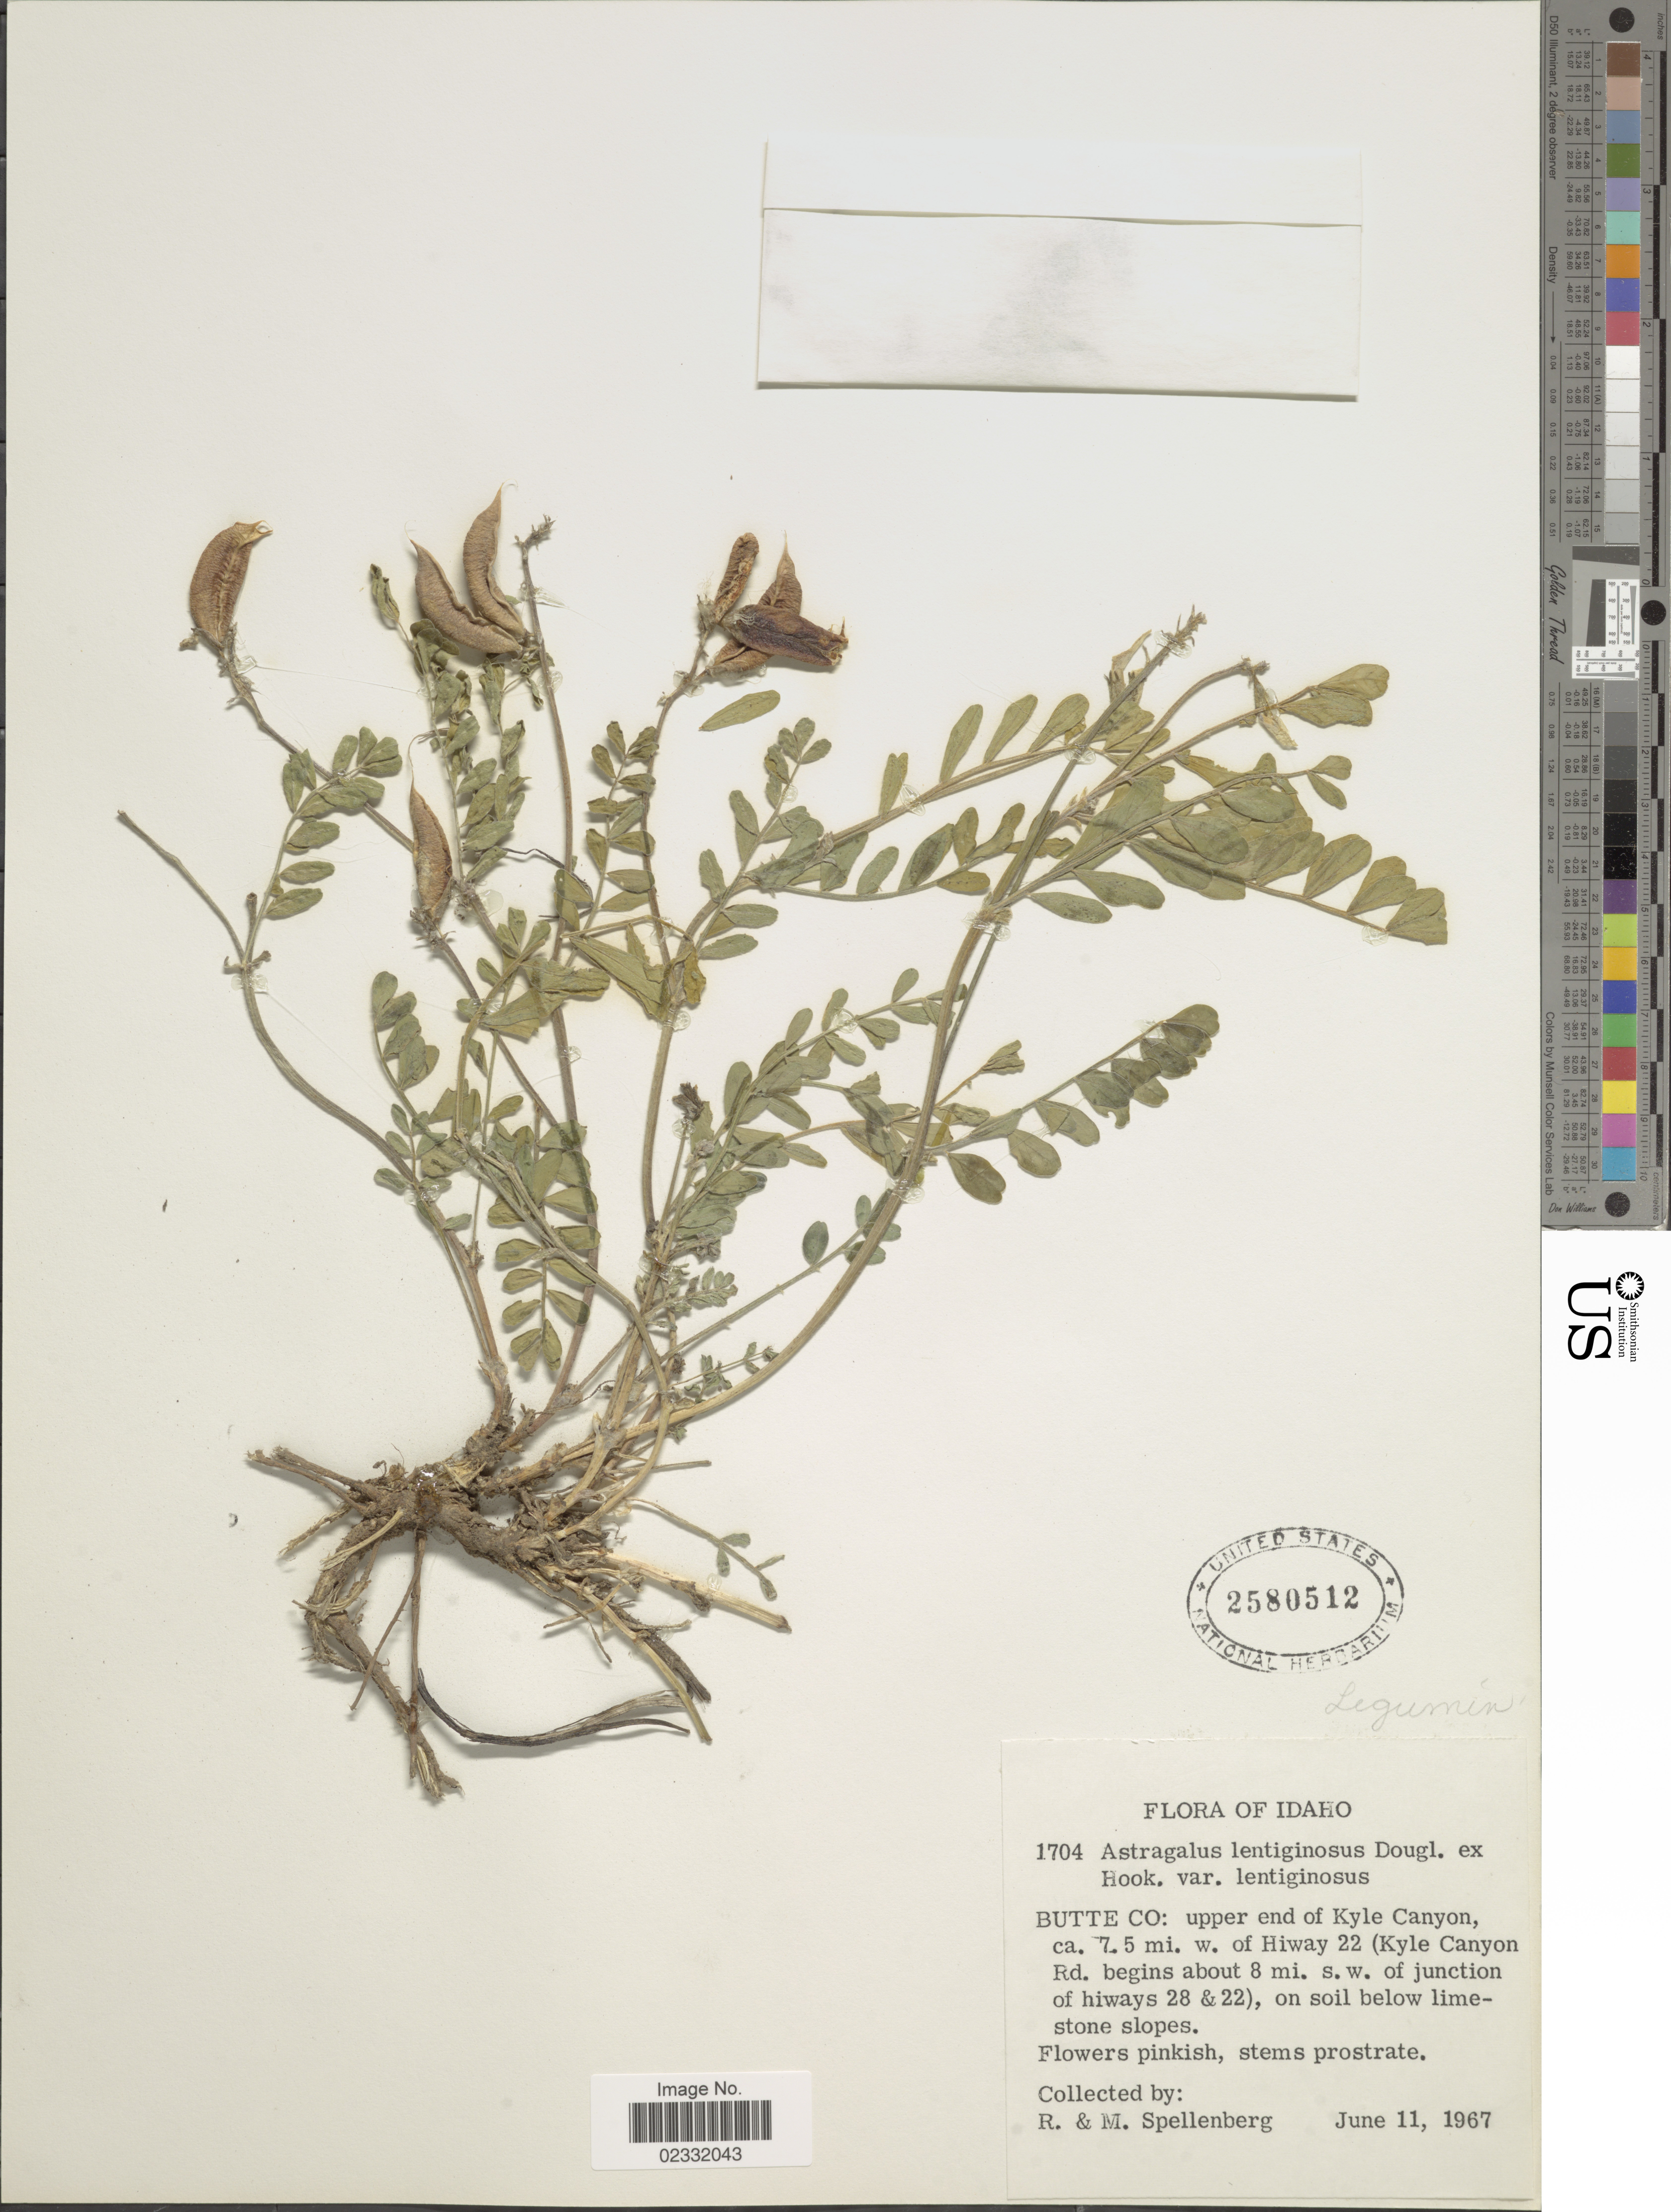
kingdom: Plantae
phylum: Tracheophyta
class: Magnoliopsida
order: Fabales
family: Fabaceae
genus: Astragalus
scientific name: Astragalus lentiginosus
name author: Douglas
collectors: R. Spellenberg & Spellenberg, M.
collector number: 1704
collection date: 1967-06-11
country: United States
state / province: Idaho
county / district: Cassia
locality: upper end of Kyle Canyon, ca. 7.5 mi. w. of highway 22 (Kyle Canyon Rd. begins about 8 mi. s. w. of junction of hiways 28 & 22)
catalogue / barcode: US 2580512